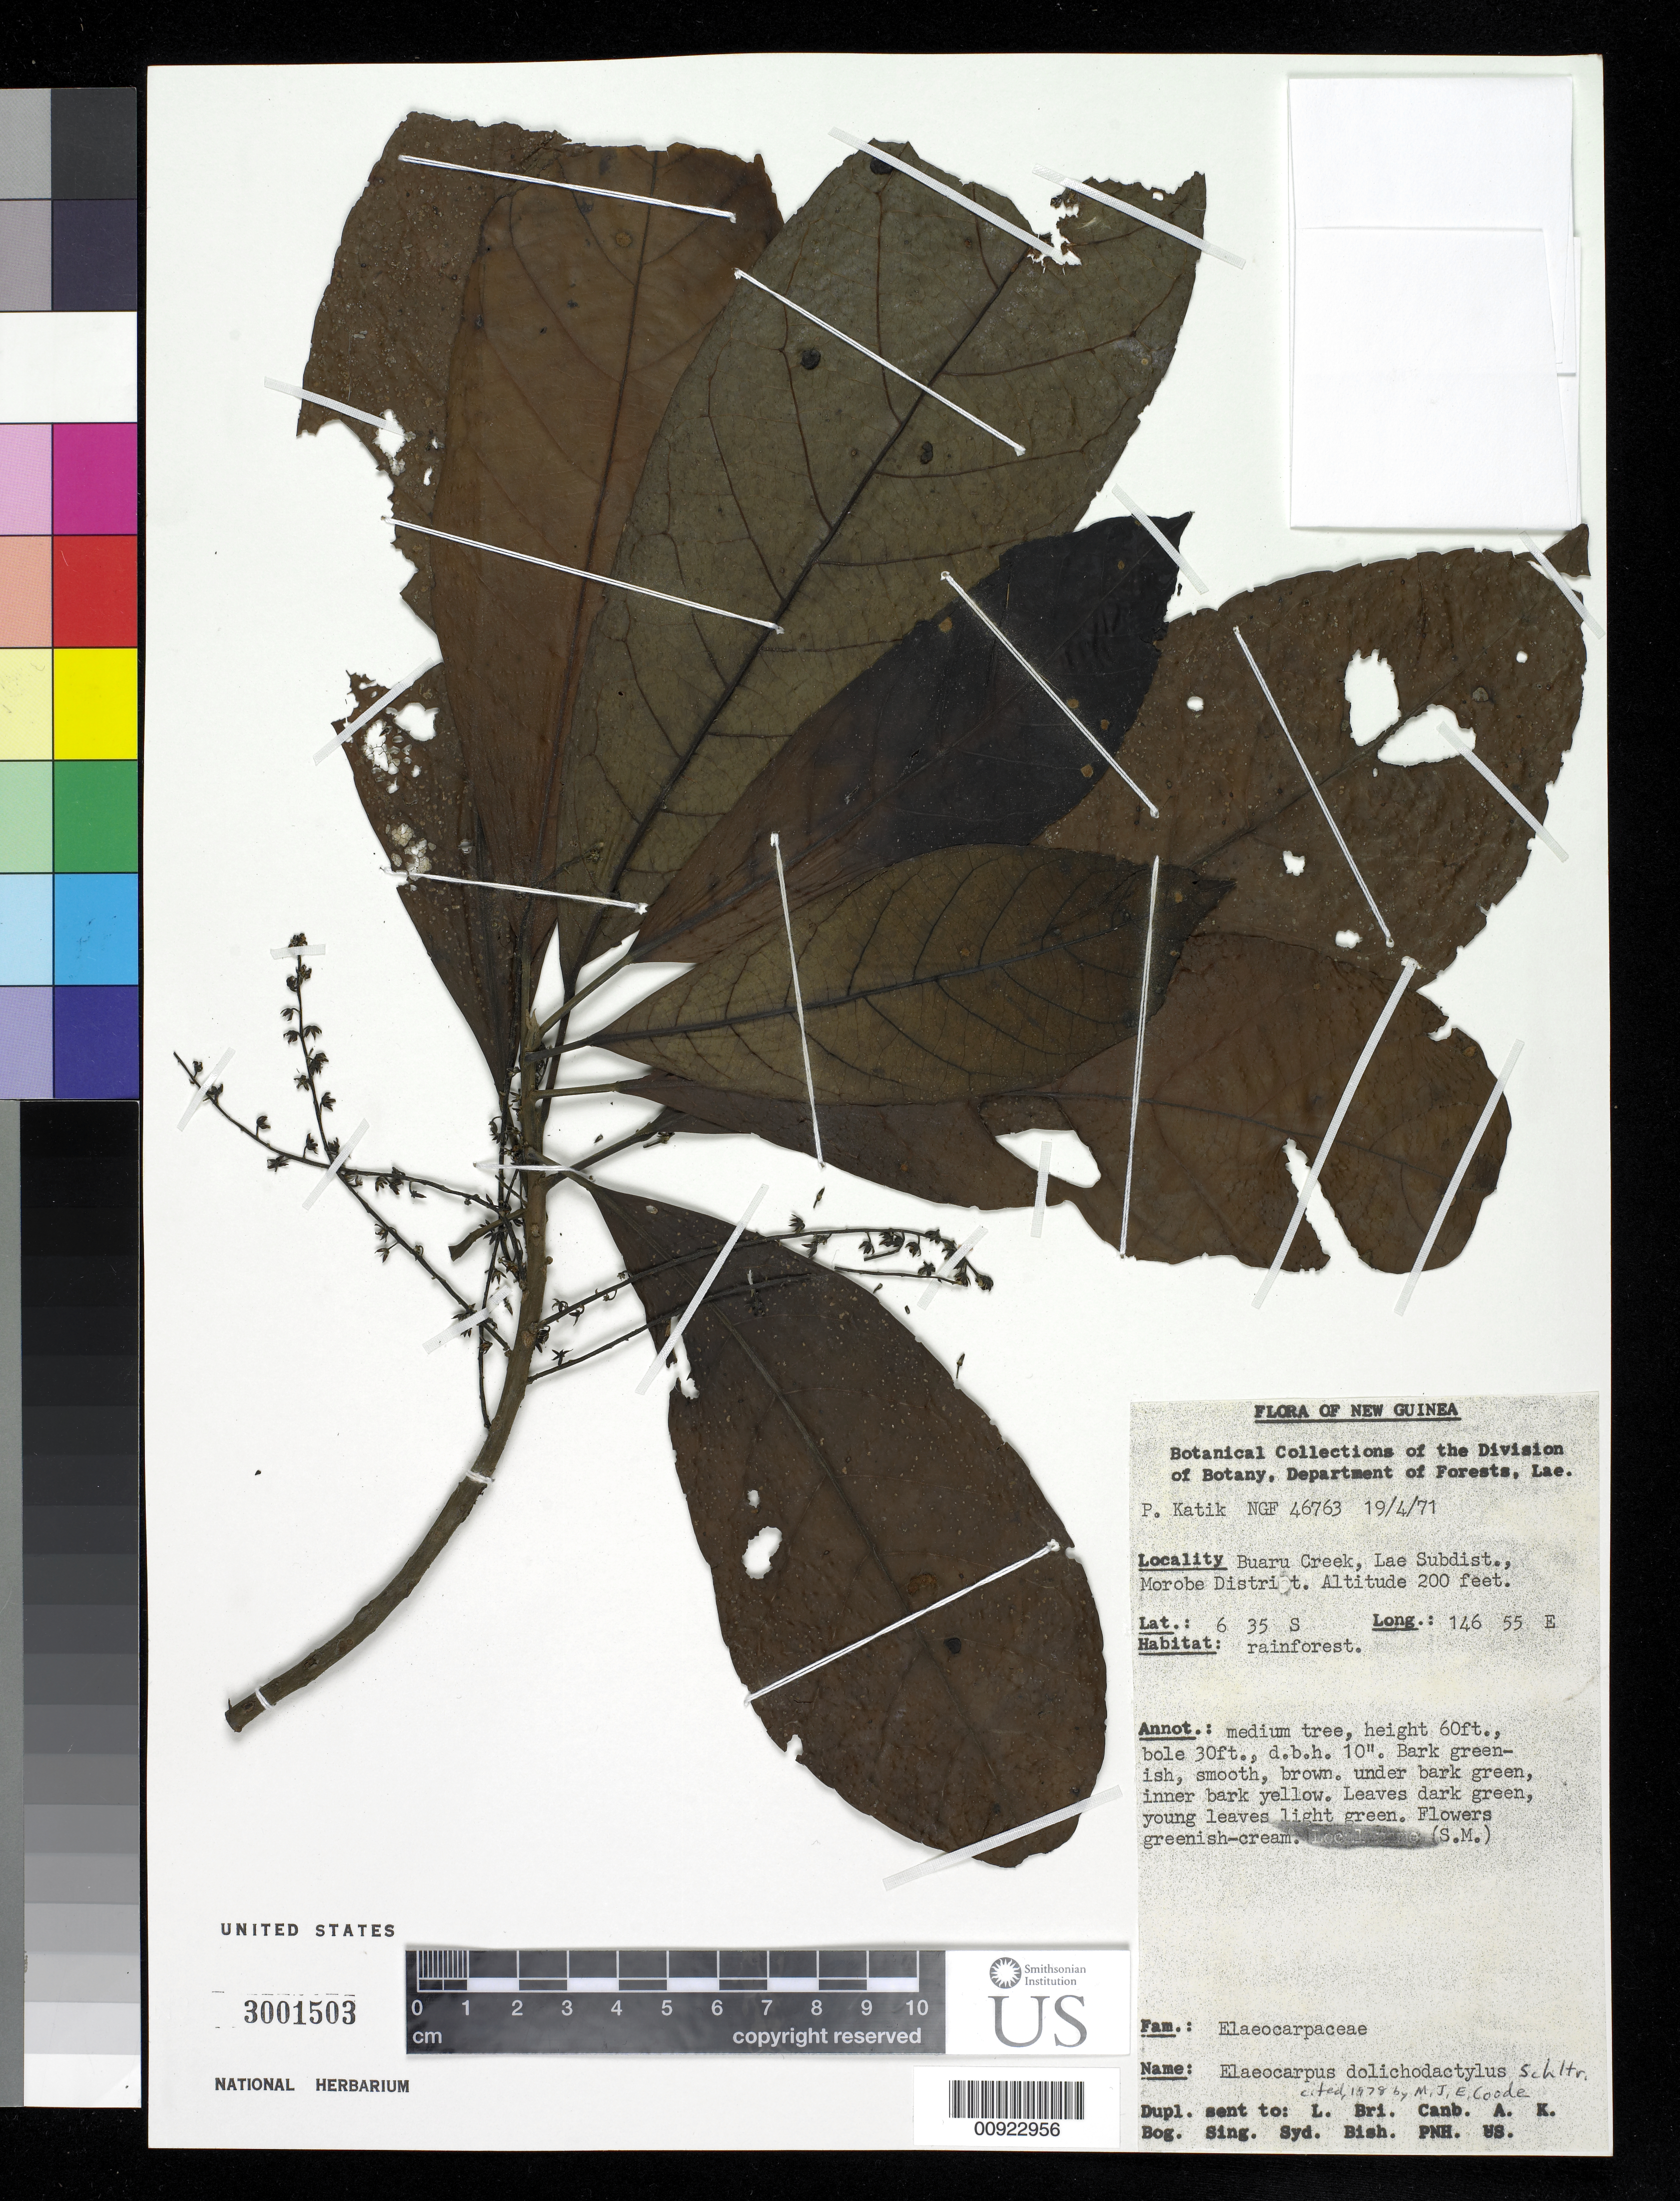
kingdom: Plantae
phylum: Tracheophyta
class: Magnoliopsida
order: Oxalidales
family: Elaeocarpaceae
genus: Elaeocarpus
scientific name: Elaeocarpus dolichodactylus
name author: Schltr.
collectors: P. Katik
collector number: NGF 46763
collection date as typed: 18 Apr 1971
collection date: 1971-04-18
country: Papua New Guinea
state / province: Morobe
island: New Guinea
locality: Buaru Creek, Lae Subdist.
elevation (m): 61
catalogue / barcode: US 3001503